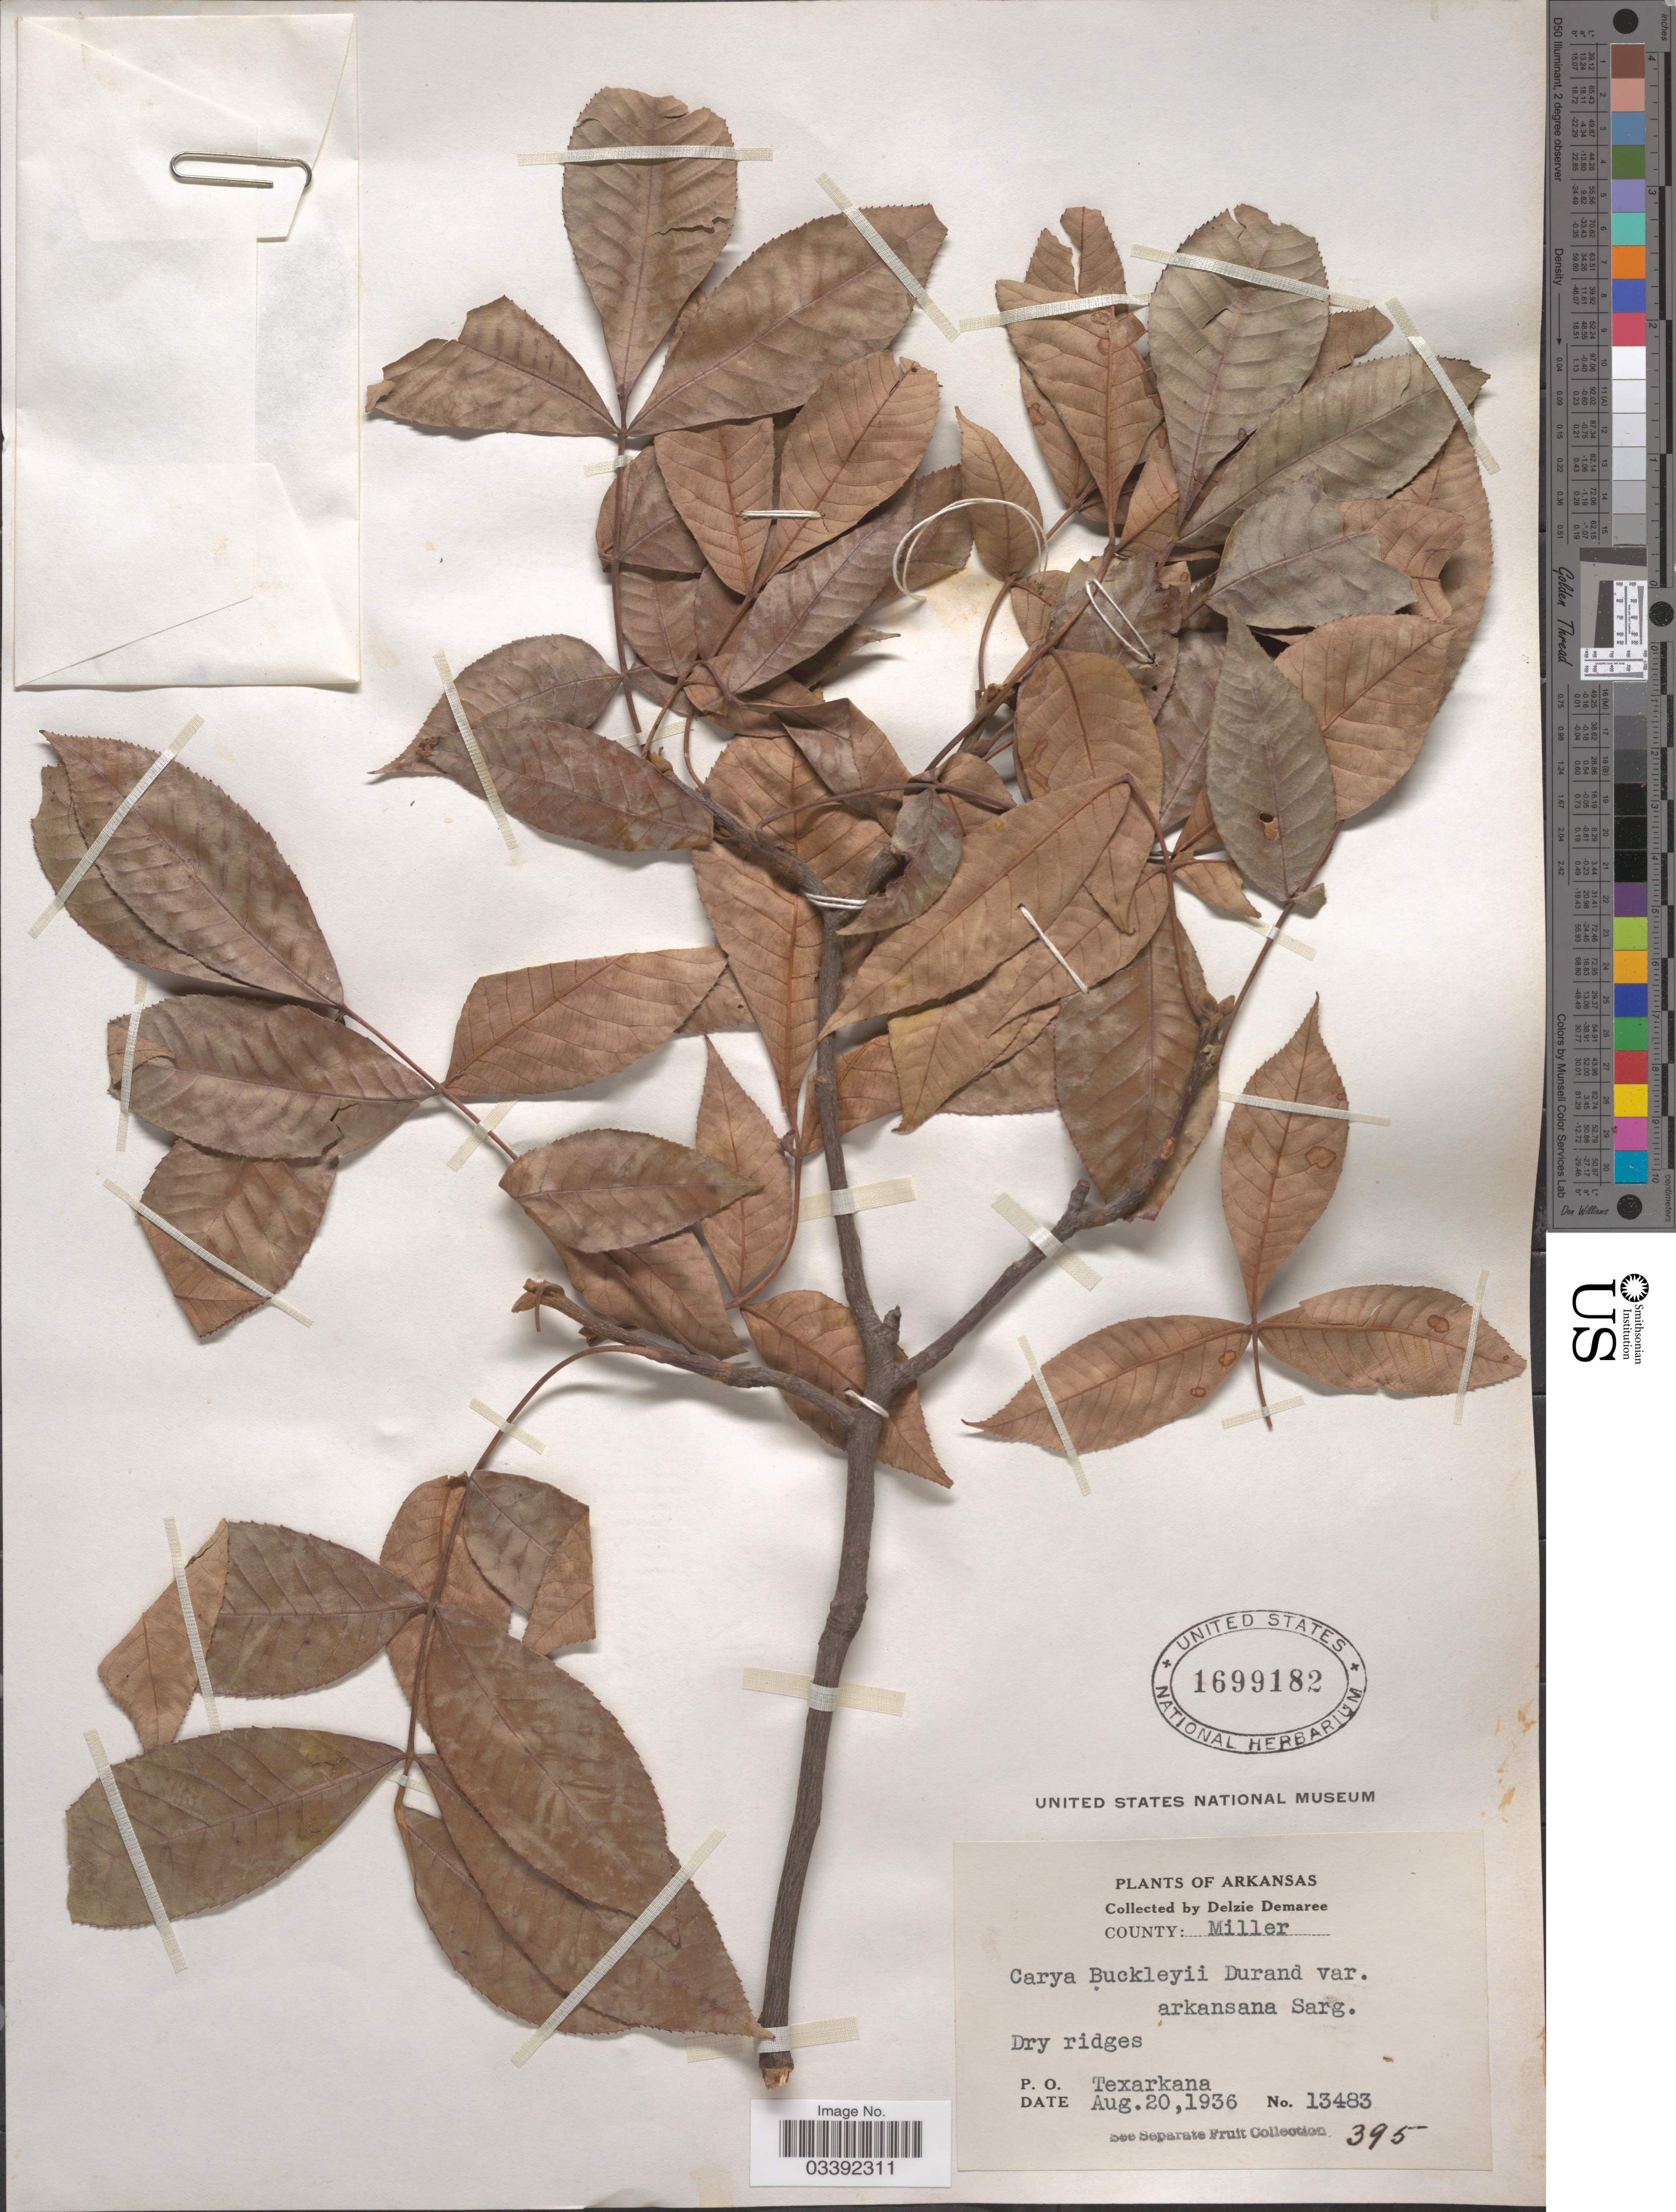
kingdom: Plantae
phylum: Tracheophyta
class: Magnoliopsida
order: Fagales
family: Juglandaceae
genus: Carya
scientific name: Carya texana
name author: Buckley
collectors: D. Demaree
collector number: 13483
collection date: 1936-08-20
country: United States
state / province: Arkansas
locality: County: Miller. P. O. Texarkana.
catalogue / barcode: US 1699182